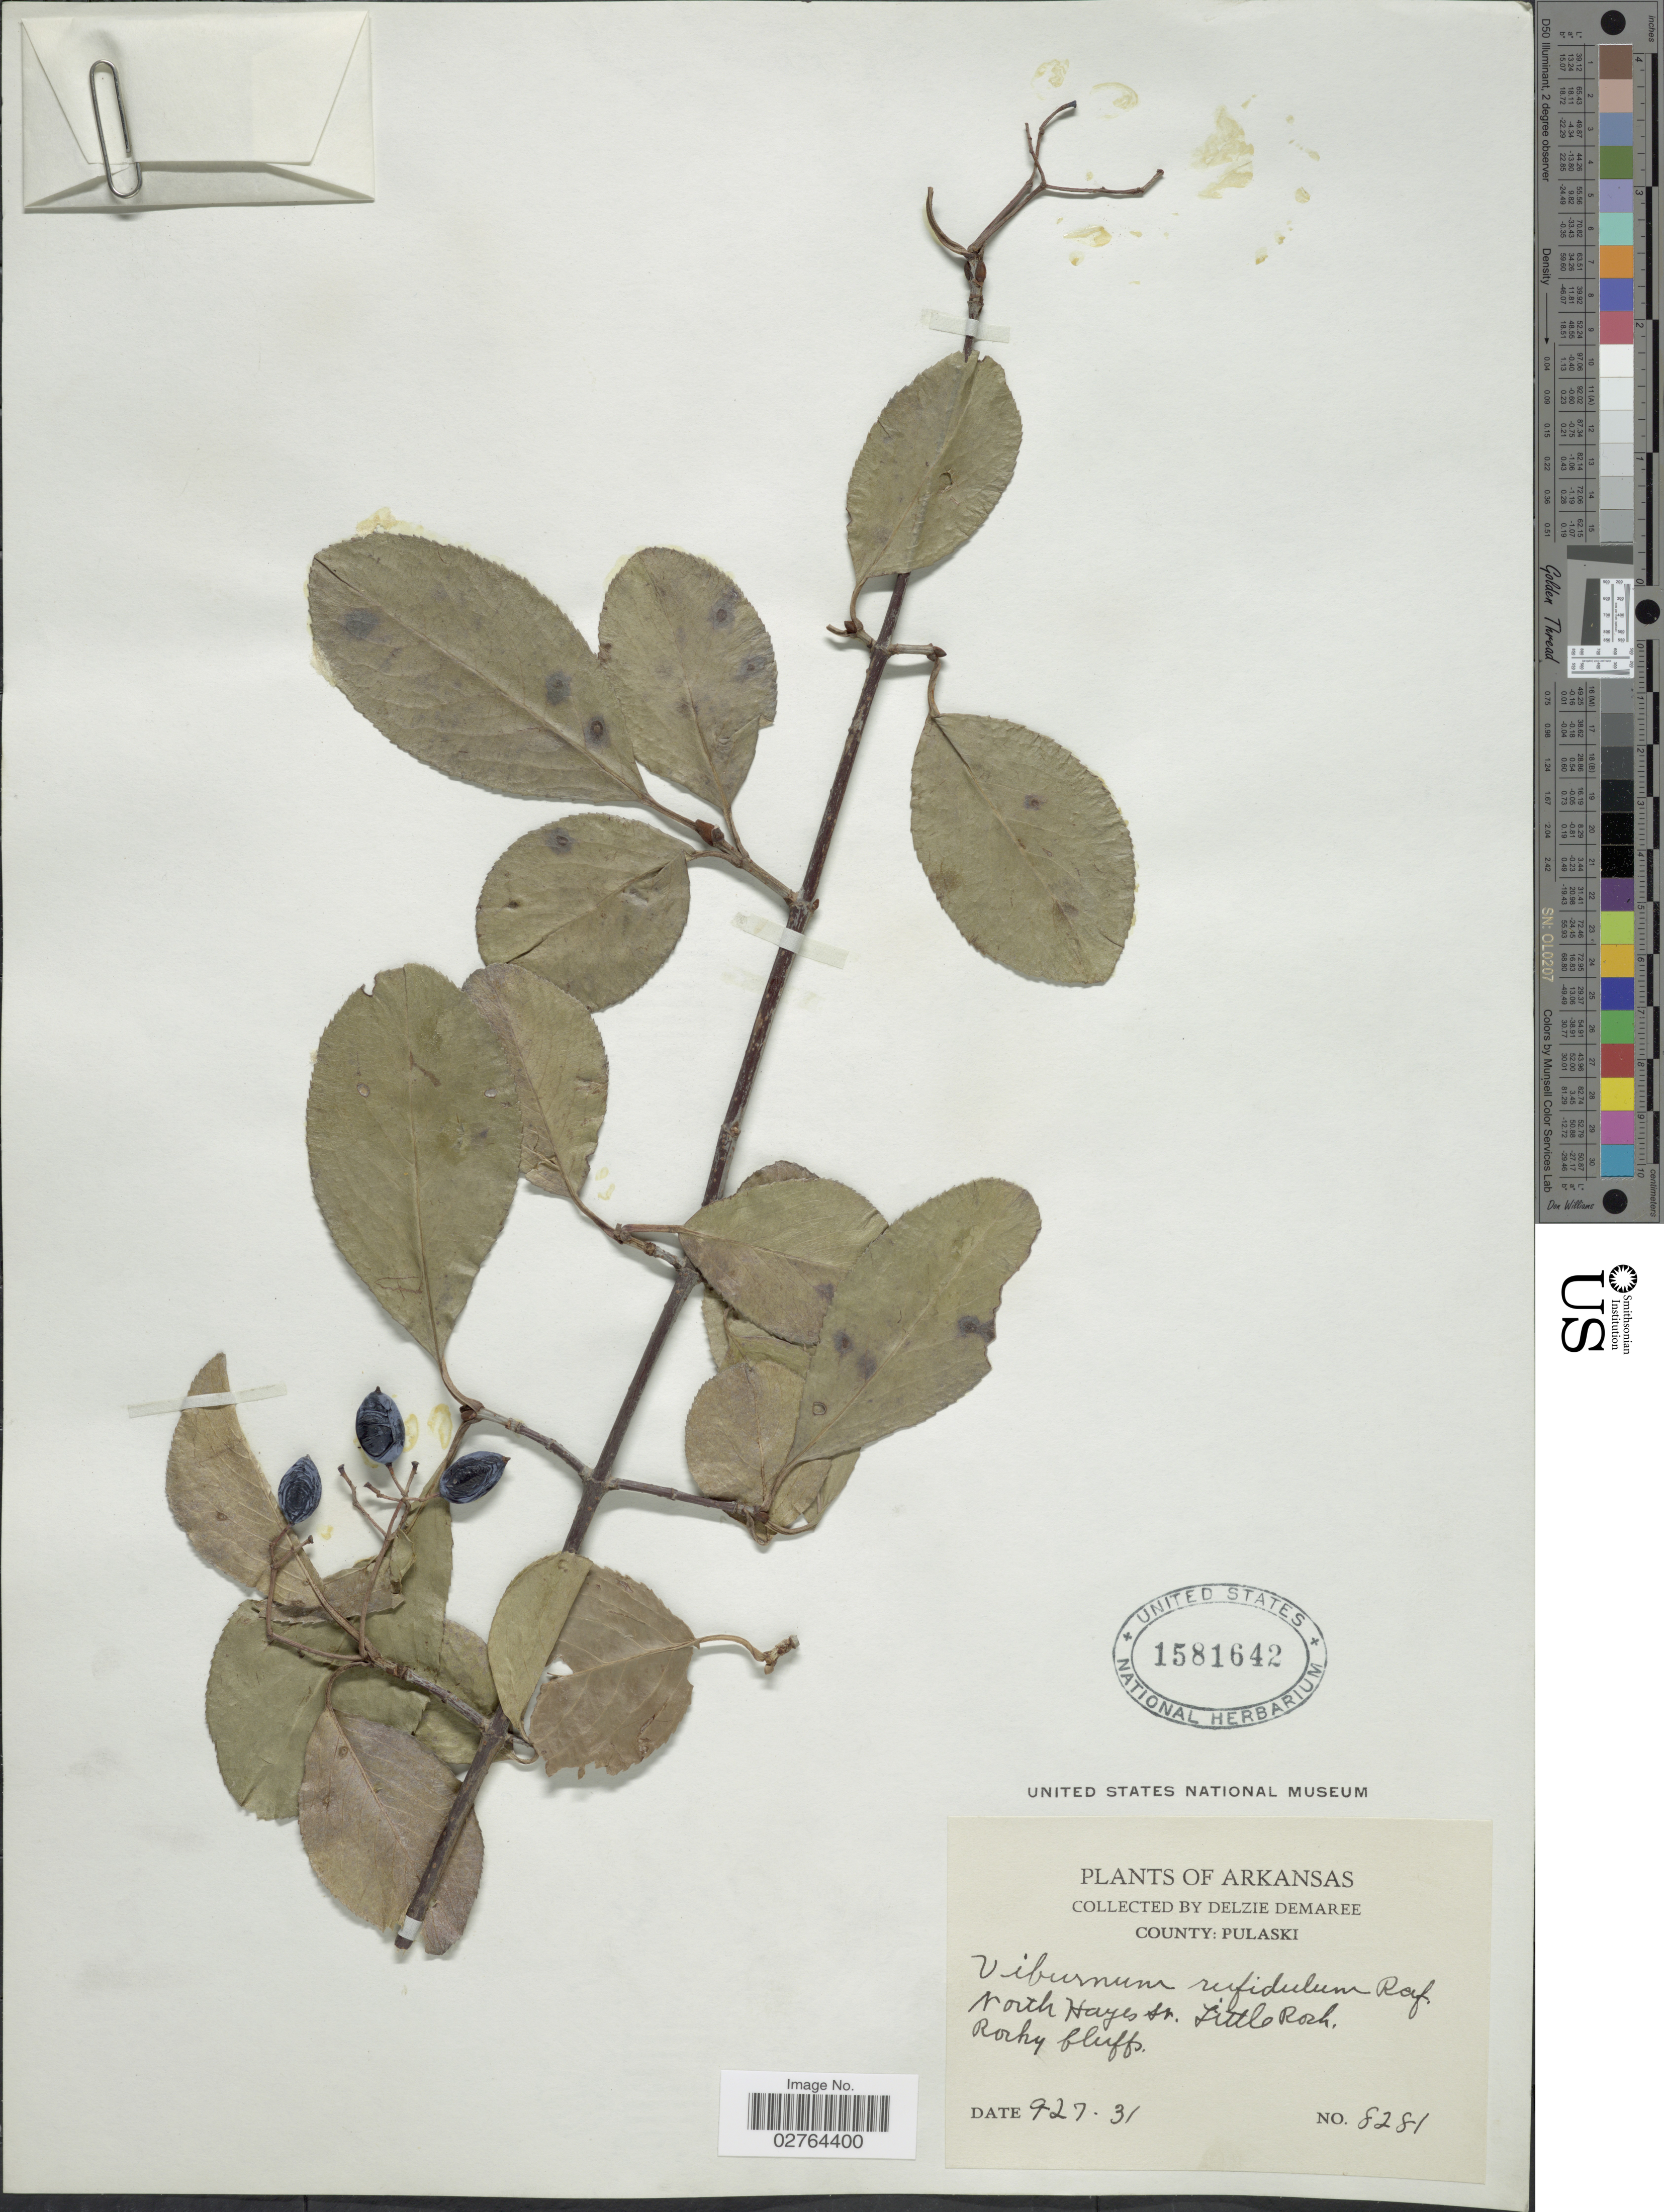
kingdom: Plantae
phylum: Tracheophyta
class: Magnoliopsida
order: Dipsacales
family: Viburnaceae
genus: Viburnum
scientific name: Viburnum rufidulum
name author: Raf.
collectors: D. Demaree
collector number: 8281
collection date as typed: Transcribed d/m/y: 27/9/31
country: United States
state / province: Arkansas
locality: County: Pulaski. North Hayes sr. Little Rock.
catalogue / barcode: US 1581642